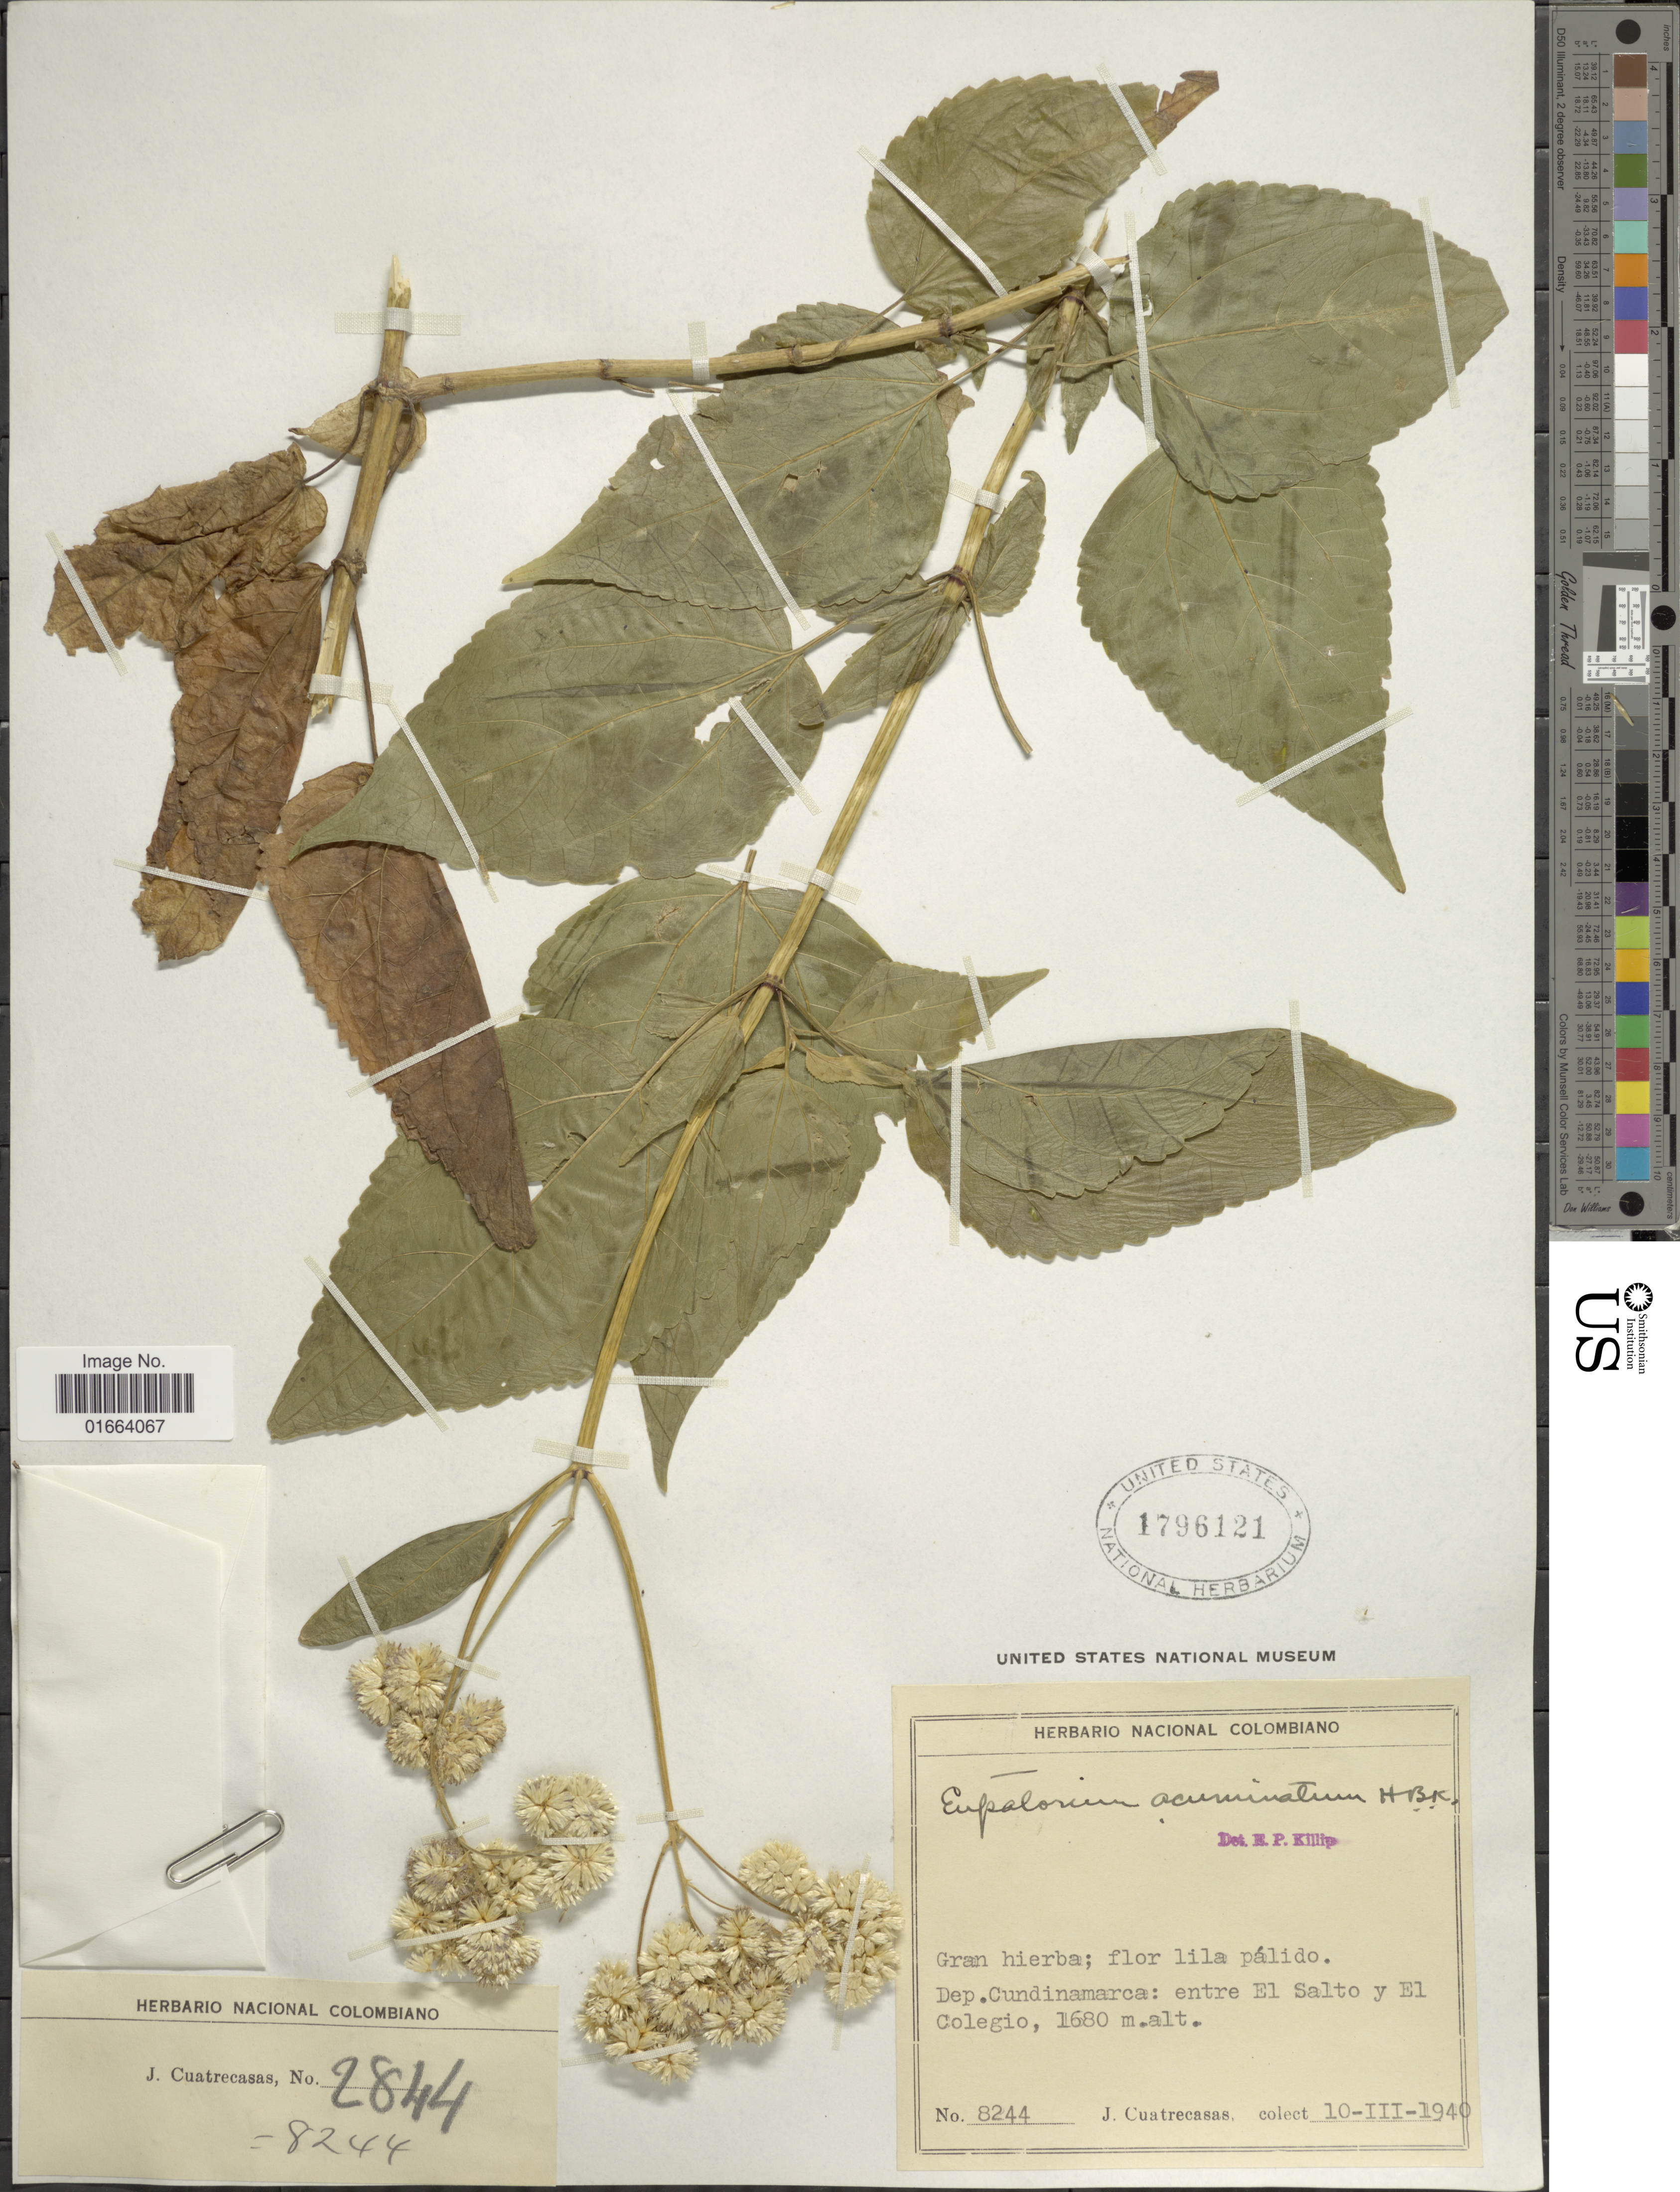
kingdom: Plantae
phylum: Tracheophyta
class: Magnoliopsida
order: Asterales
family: Asteraceae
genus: Critoniella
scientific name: Critoniella acuminata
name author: (Kunth) R.M. King & H. Rob.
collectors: J. Cuatrecasas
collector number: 8244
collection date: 1940-03-10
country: Colombia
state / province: Cundinamarca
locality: Entre El Salto y El Colegio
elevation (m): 1680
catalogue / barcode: US 1796121